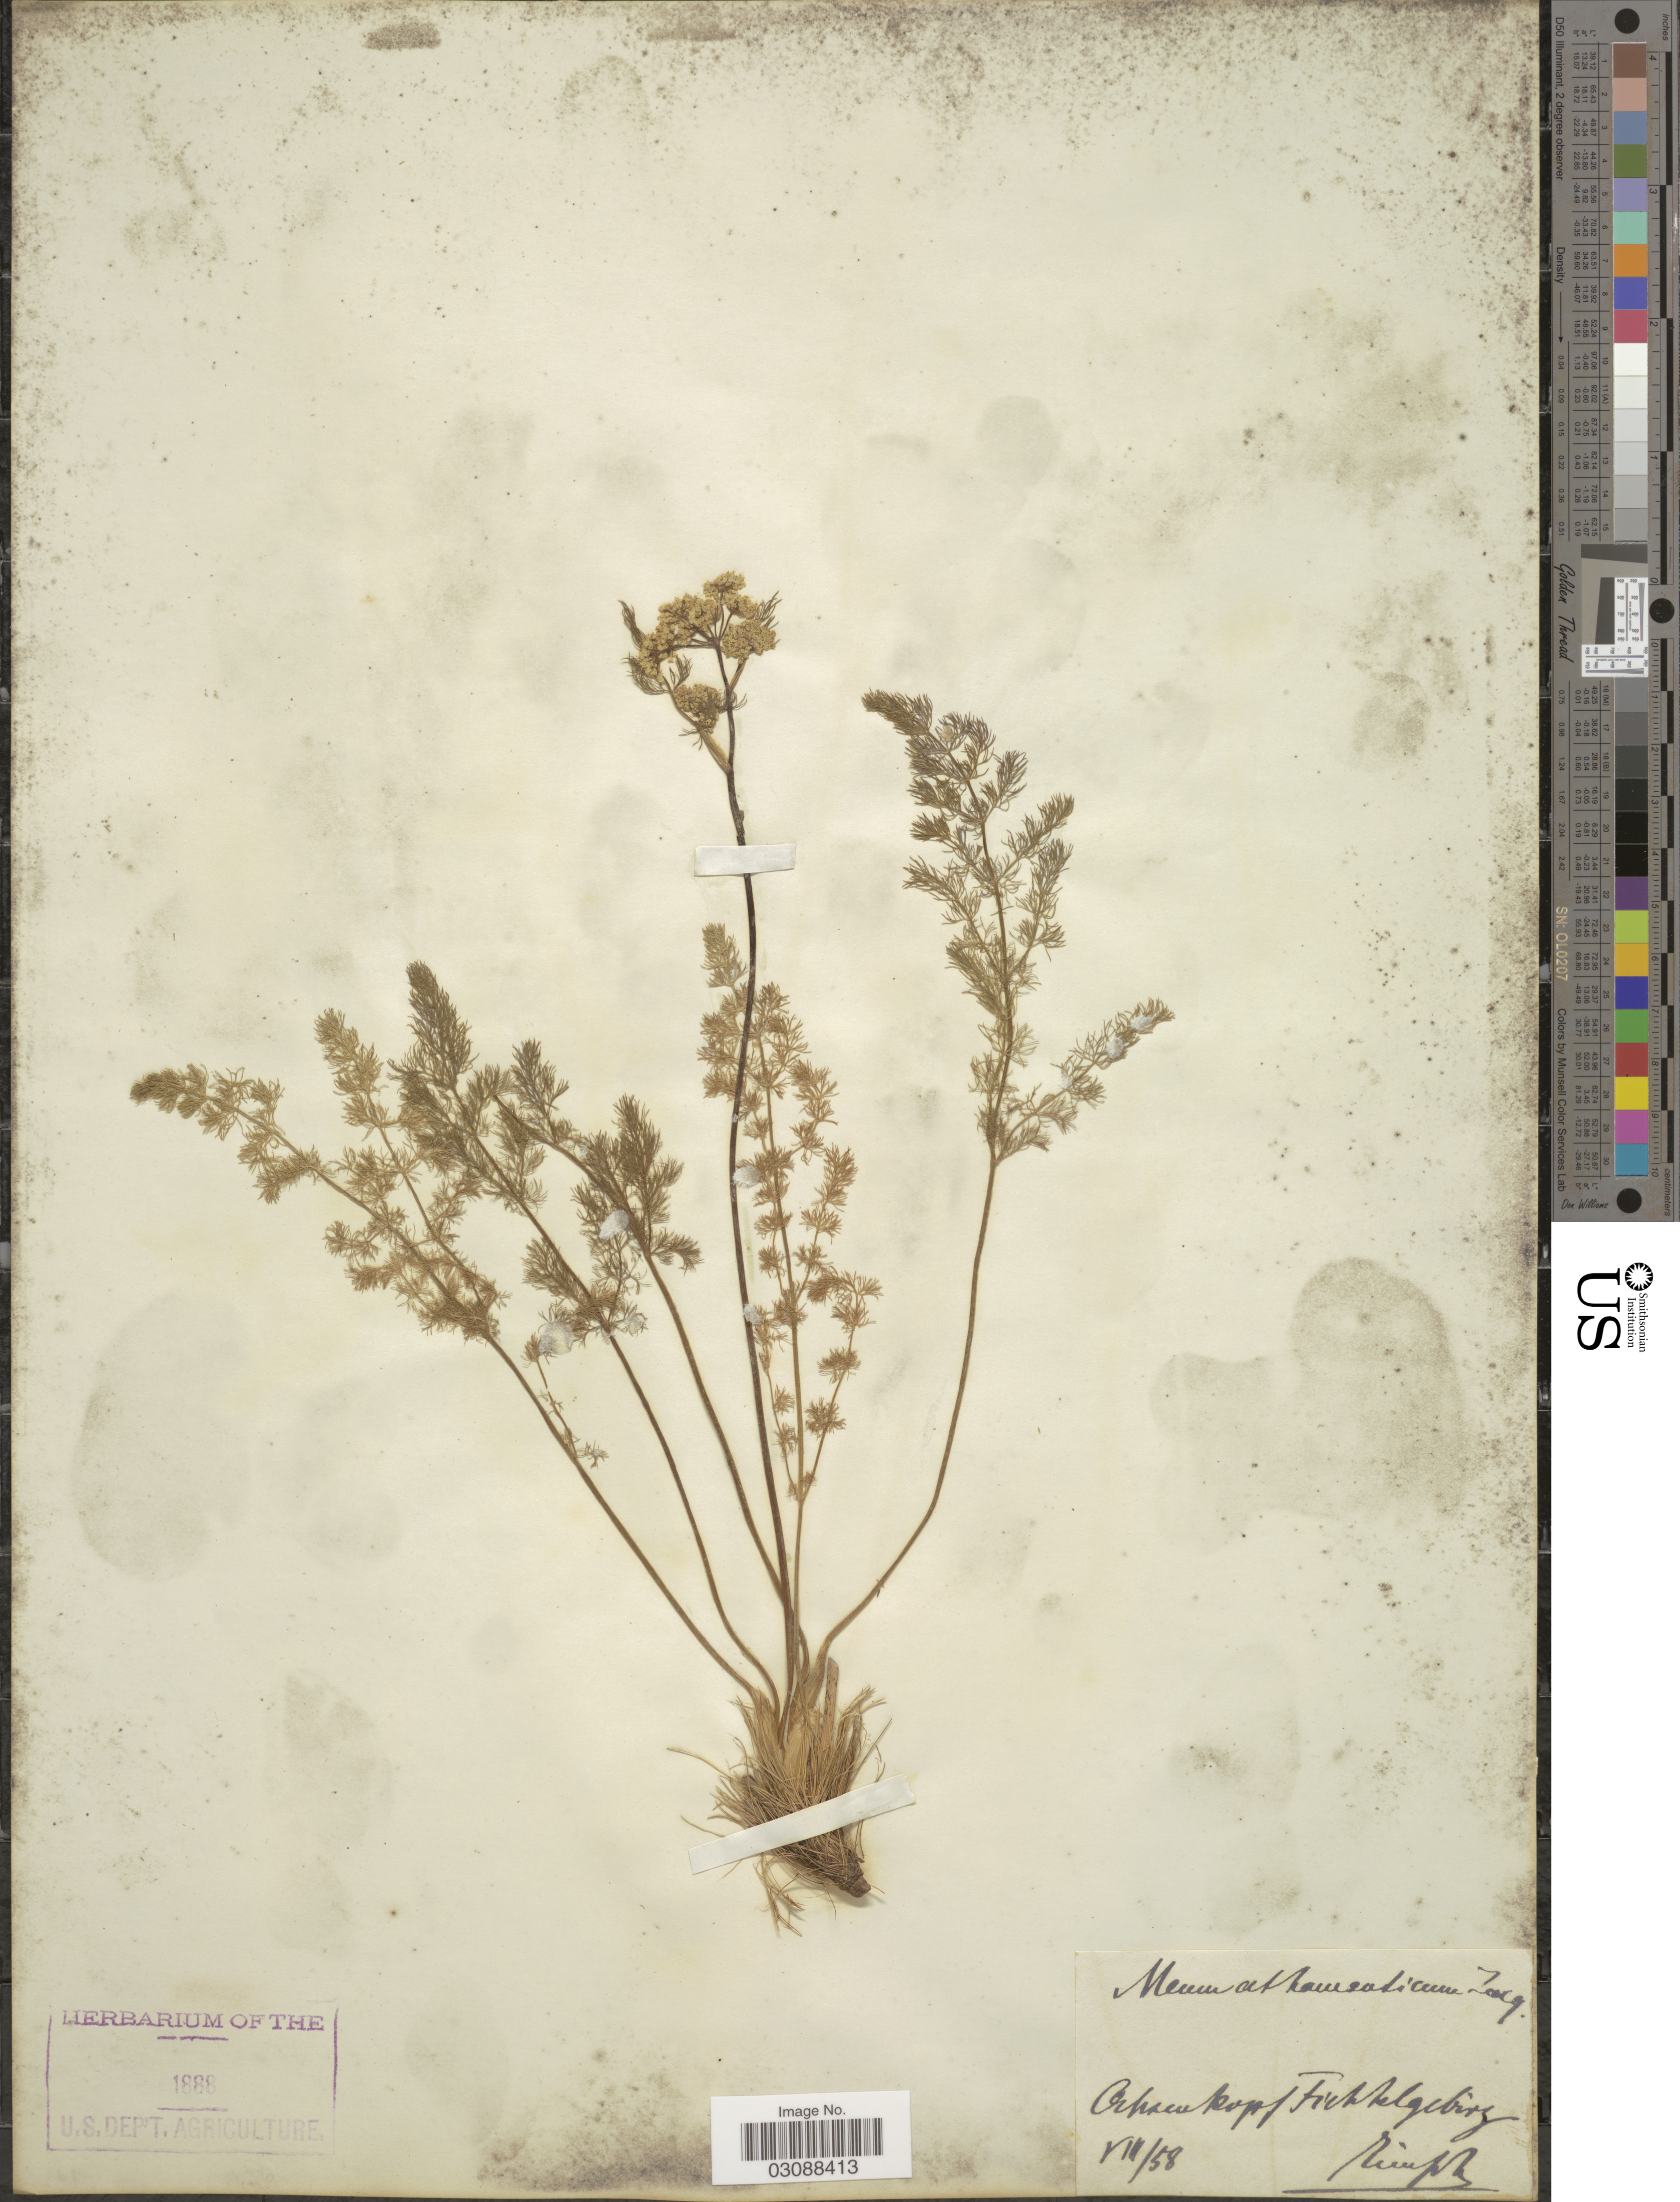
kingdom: Plantae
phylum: Tracheophyta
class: Magnoliopsida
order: Apiales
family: Apiaceae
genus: Meum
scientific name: Meum athamanticum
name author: Jacq.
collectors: Reinsch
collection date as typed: Transcribed d/m/y: /7/58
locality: Ochsen kopf Fichtelgebirg. [interpreted]